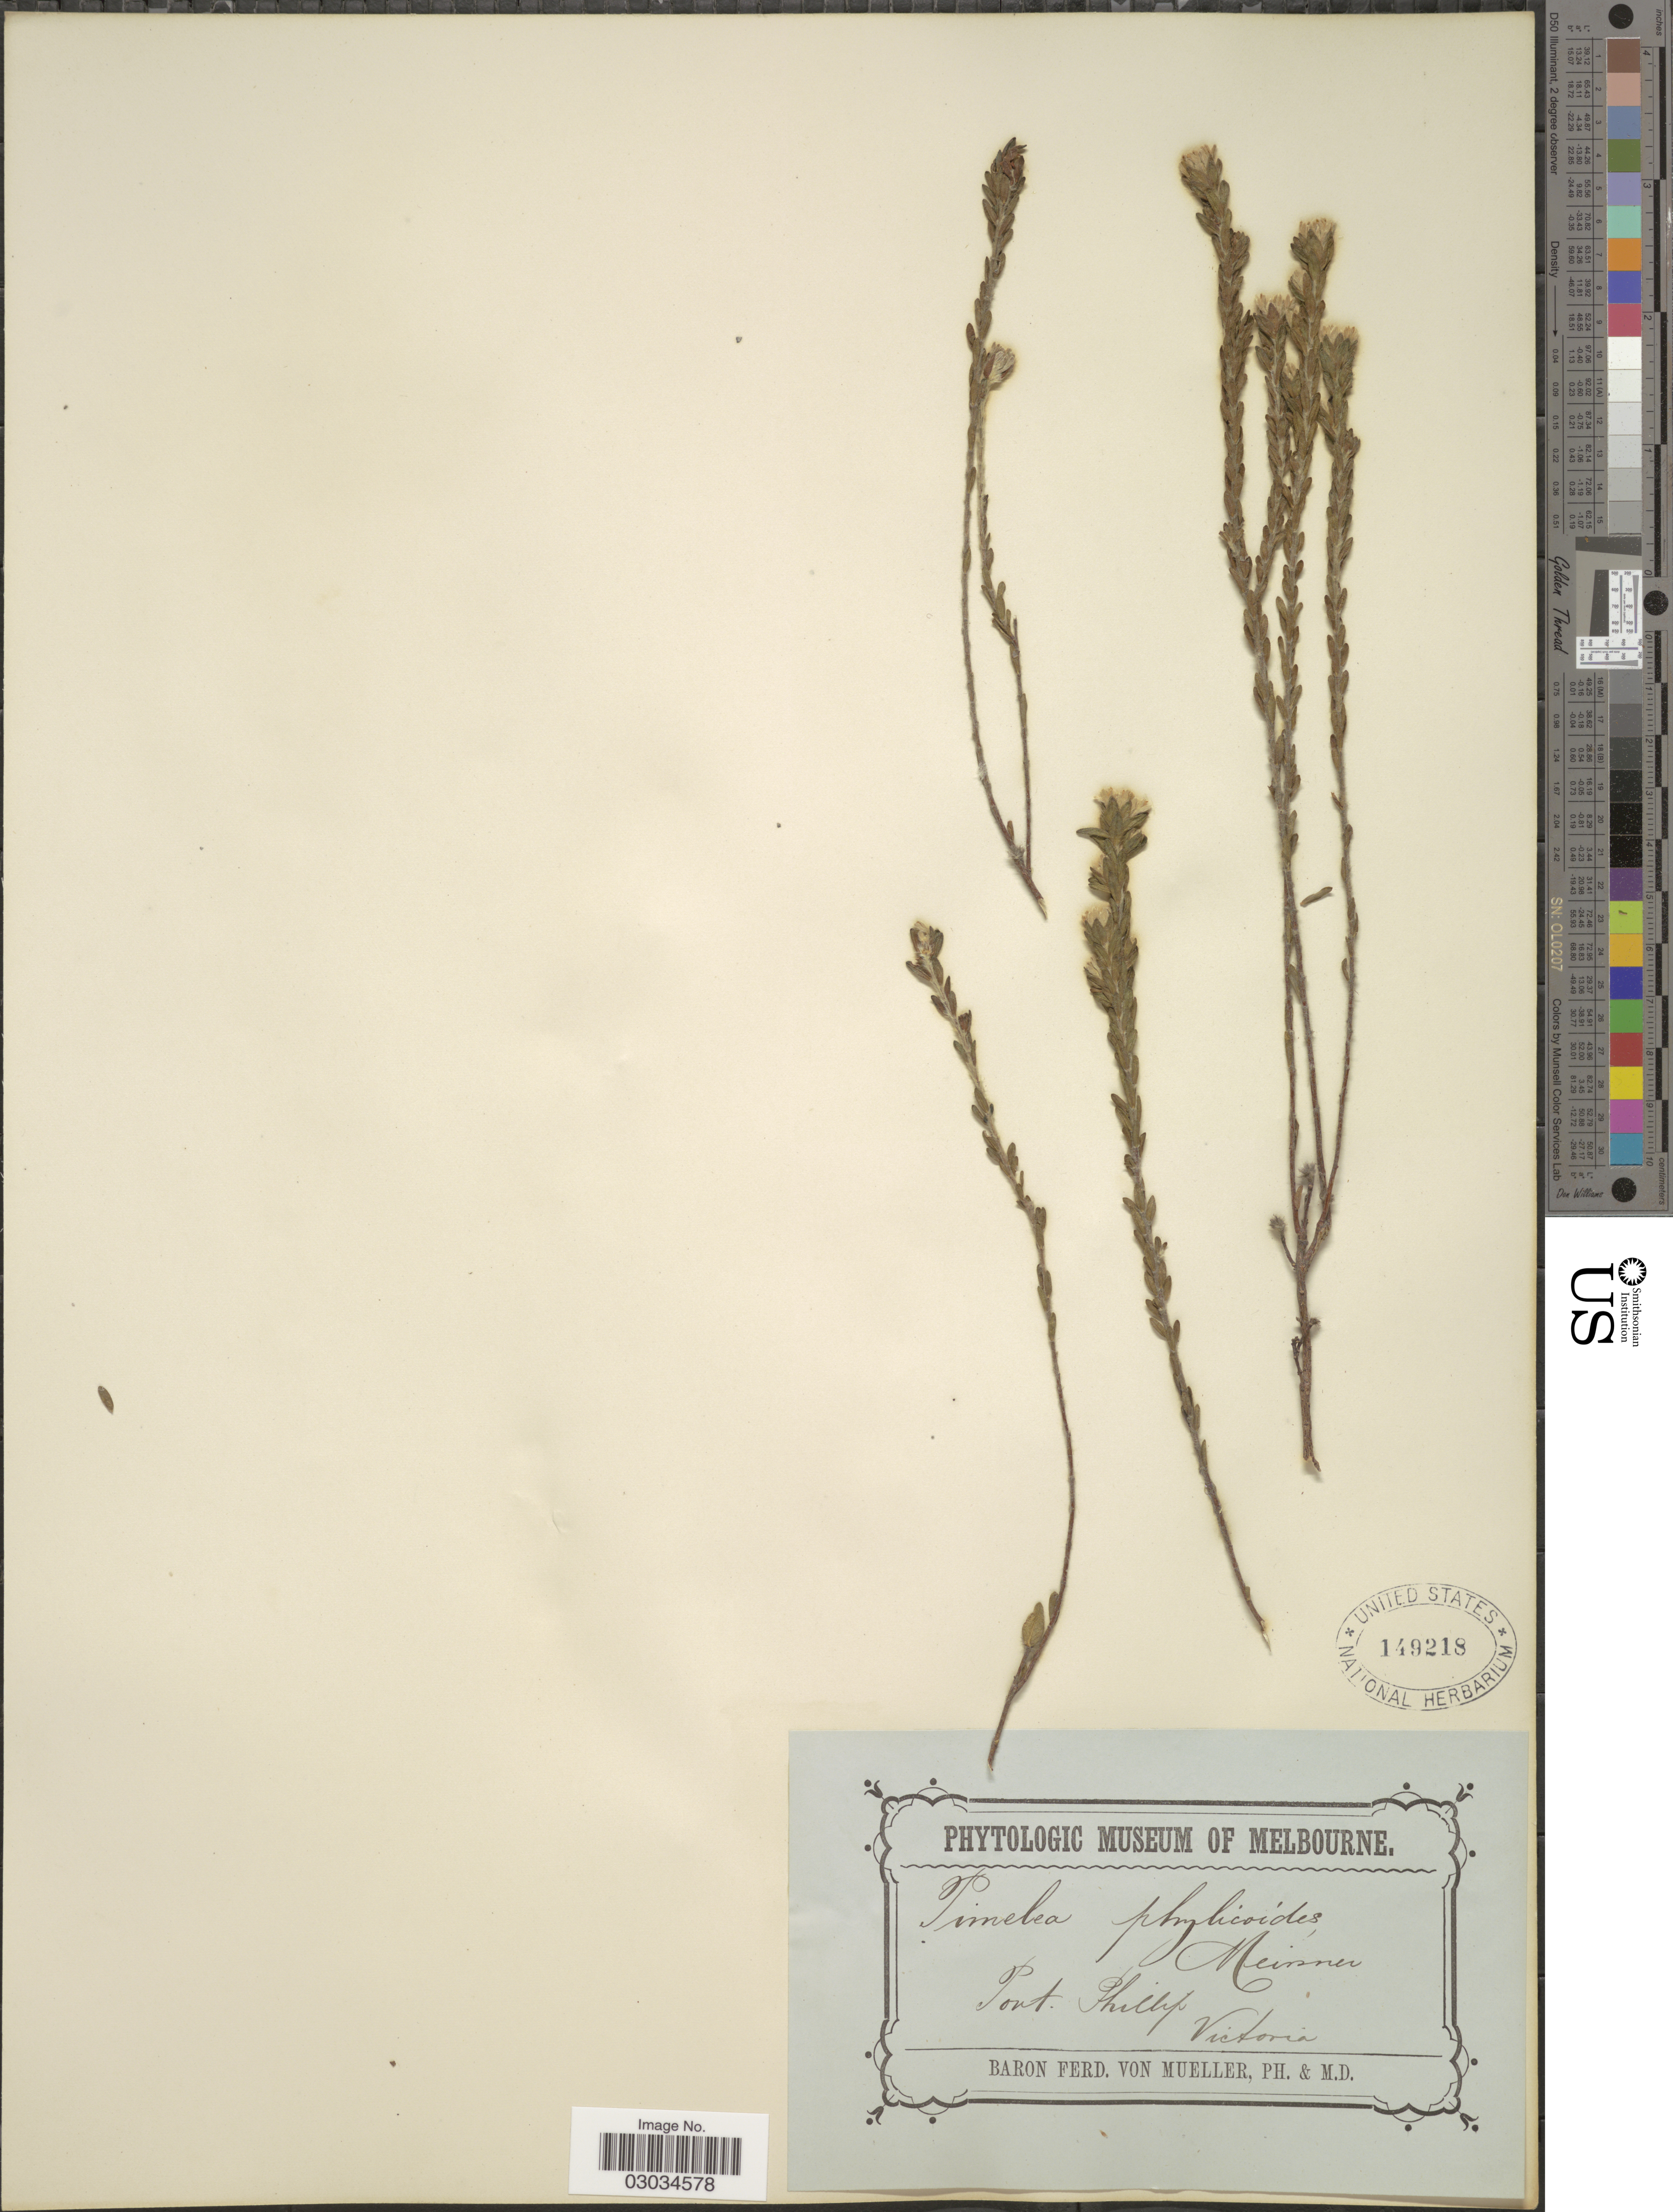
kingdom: Plantae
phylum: Tracheophyta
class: Magnoliopsida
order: Malvales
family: Thymelaeaceae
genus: Pimelea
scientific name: Pimelea phylicoides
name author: Meisn.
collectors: F. von Mueller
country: Australia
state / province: Victoria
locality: Port Phillip. Victoria.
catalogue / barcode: US 149218